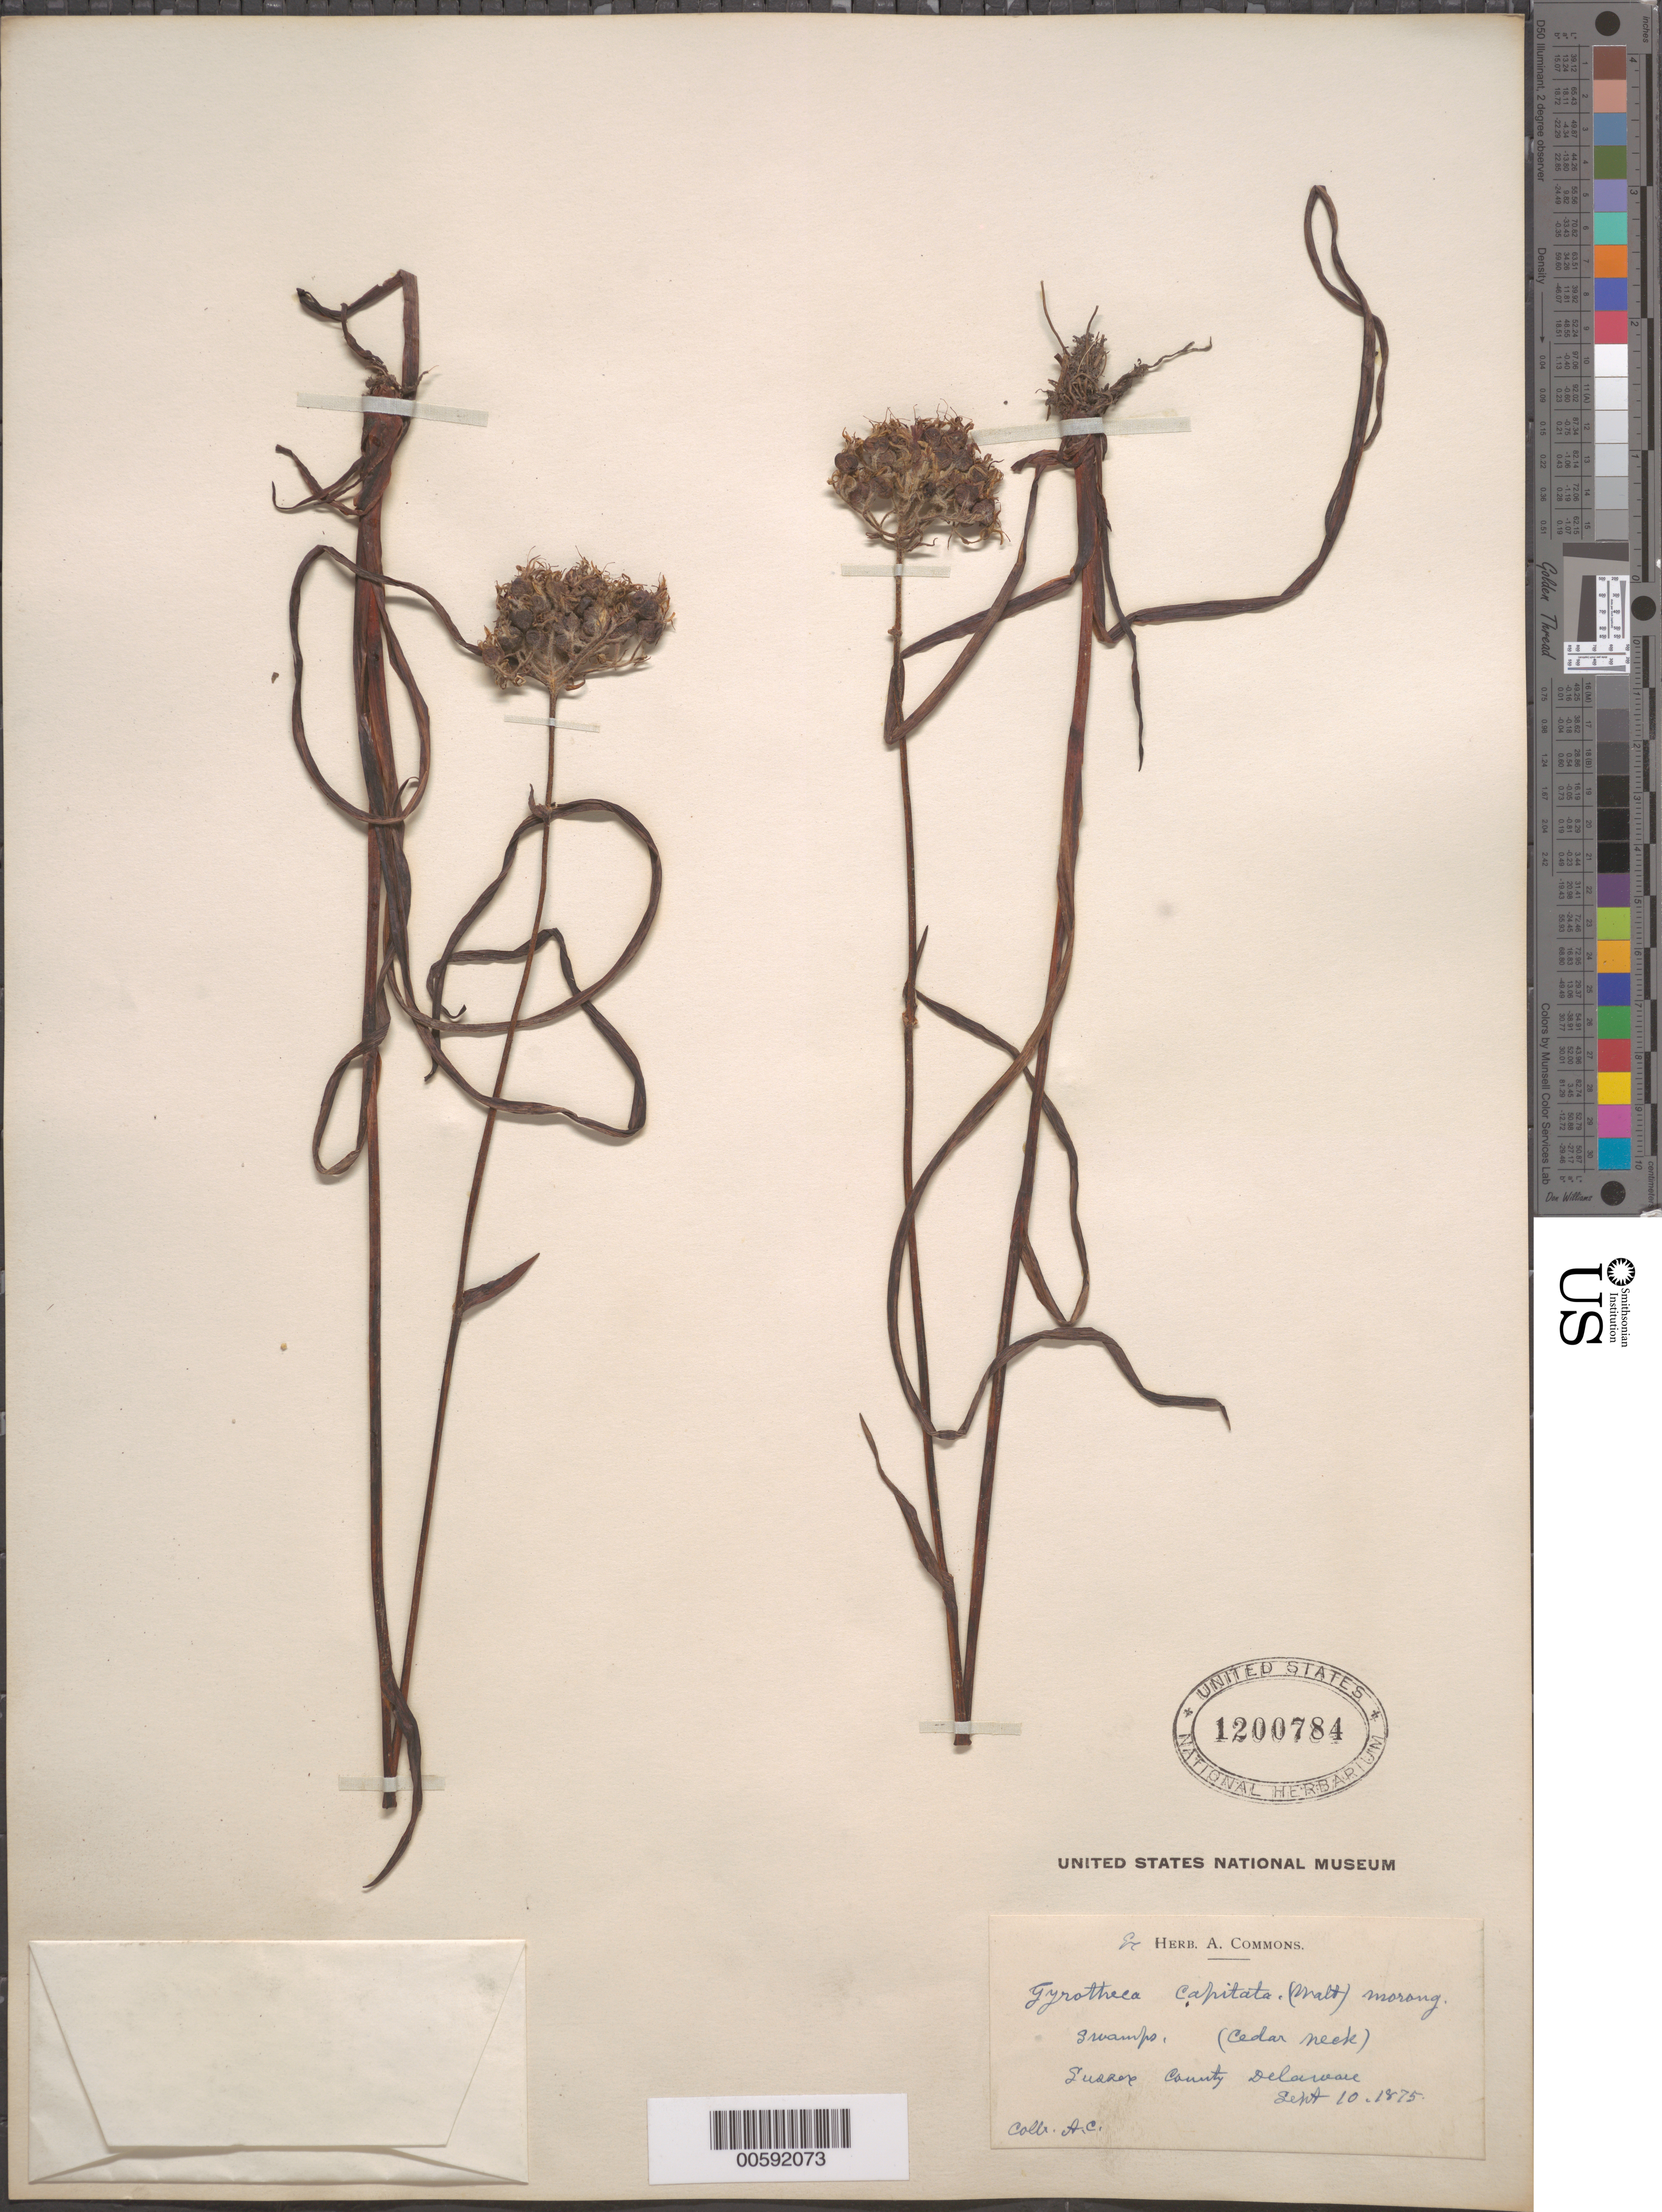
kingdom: Plantae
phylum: Tracheophyta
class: Liliopsida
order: Commelinales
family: Haemodoraceae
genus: Lachnanthes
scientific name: Lachnanthes tinctoria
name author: (Walter ex J.F. Gmel.) Elliott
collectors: A. Commons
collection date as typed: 10 Sep 1875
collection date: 1875-09-10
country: United States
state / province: Delaware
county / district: Sussex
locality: Cedar Neck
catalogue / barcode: US 1200784